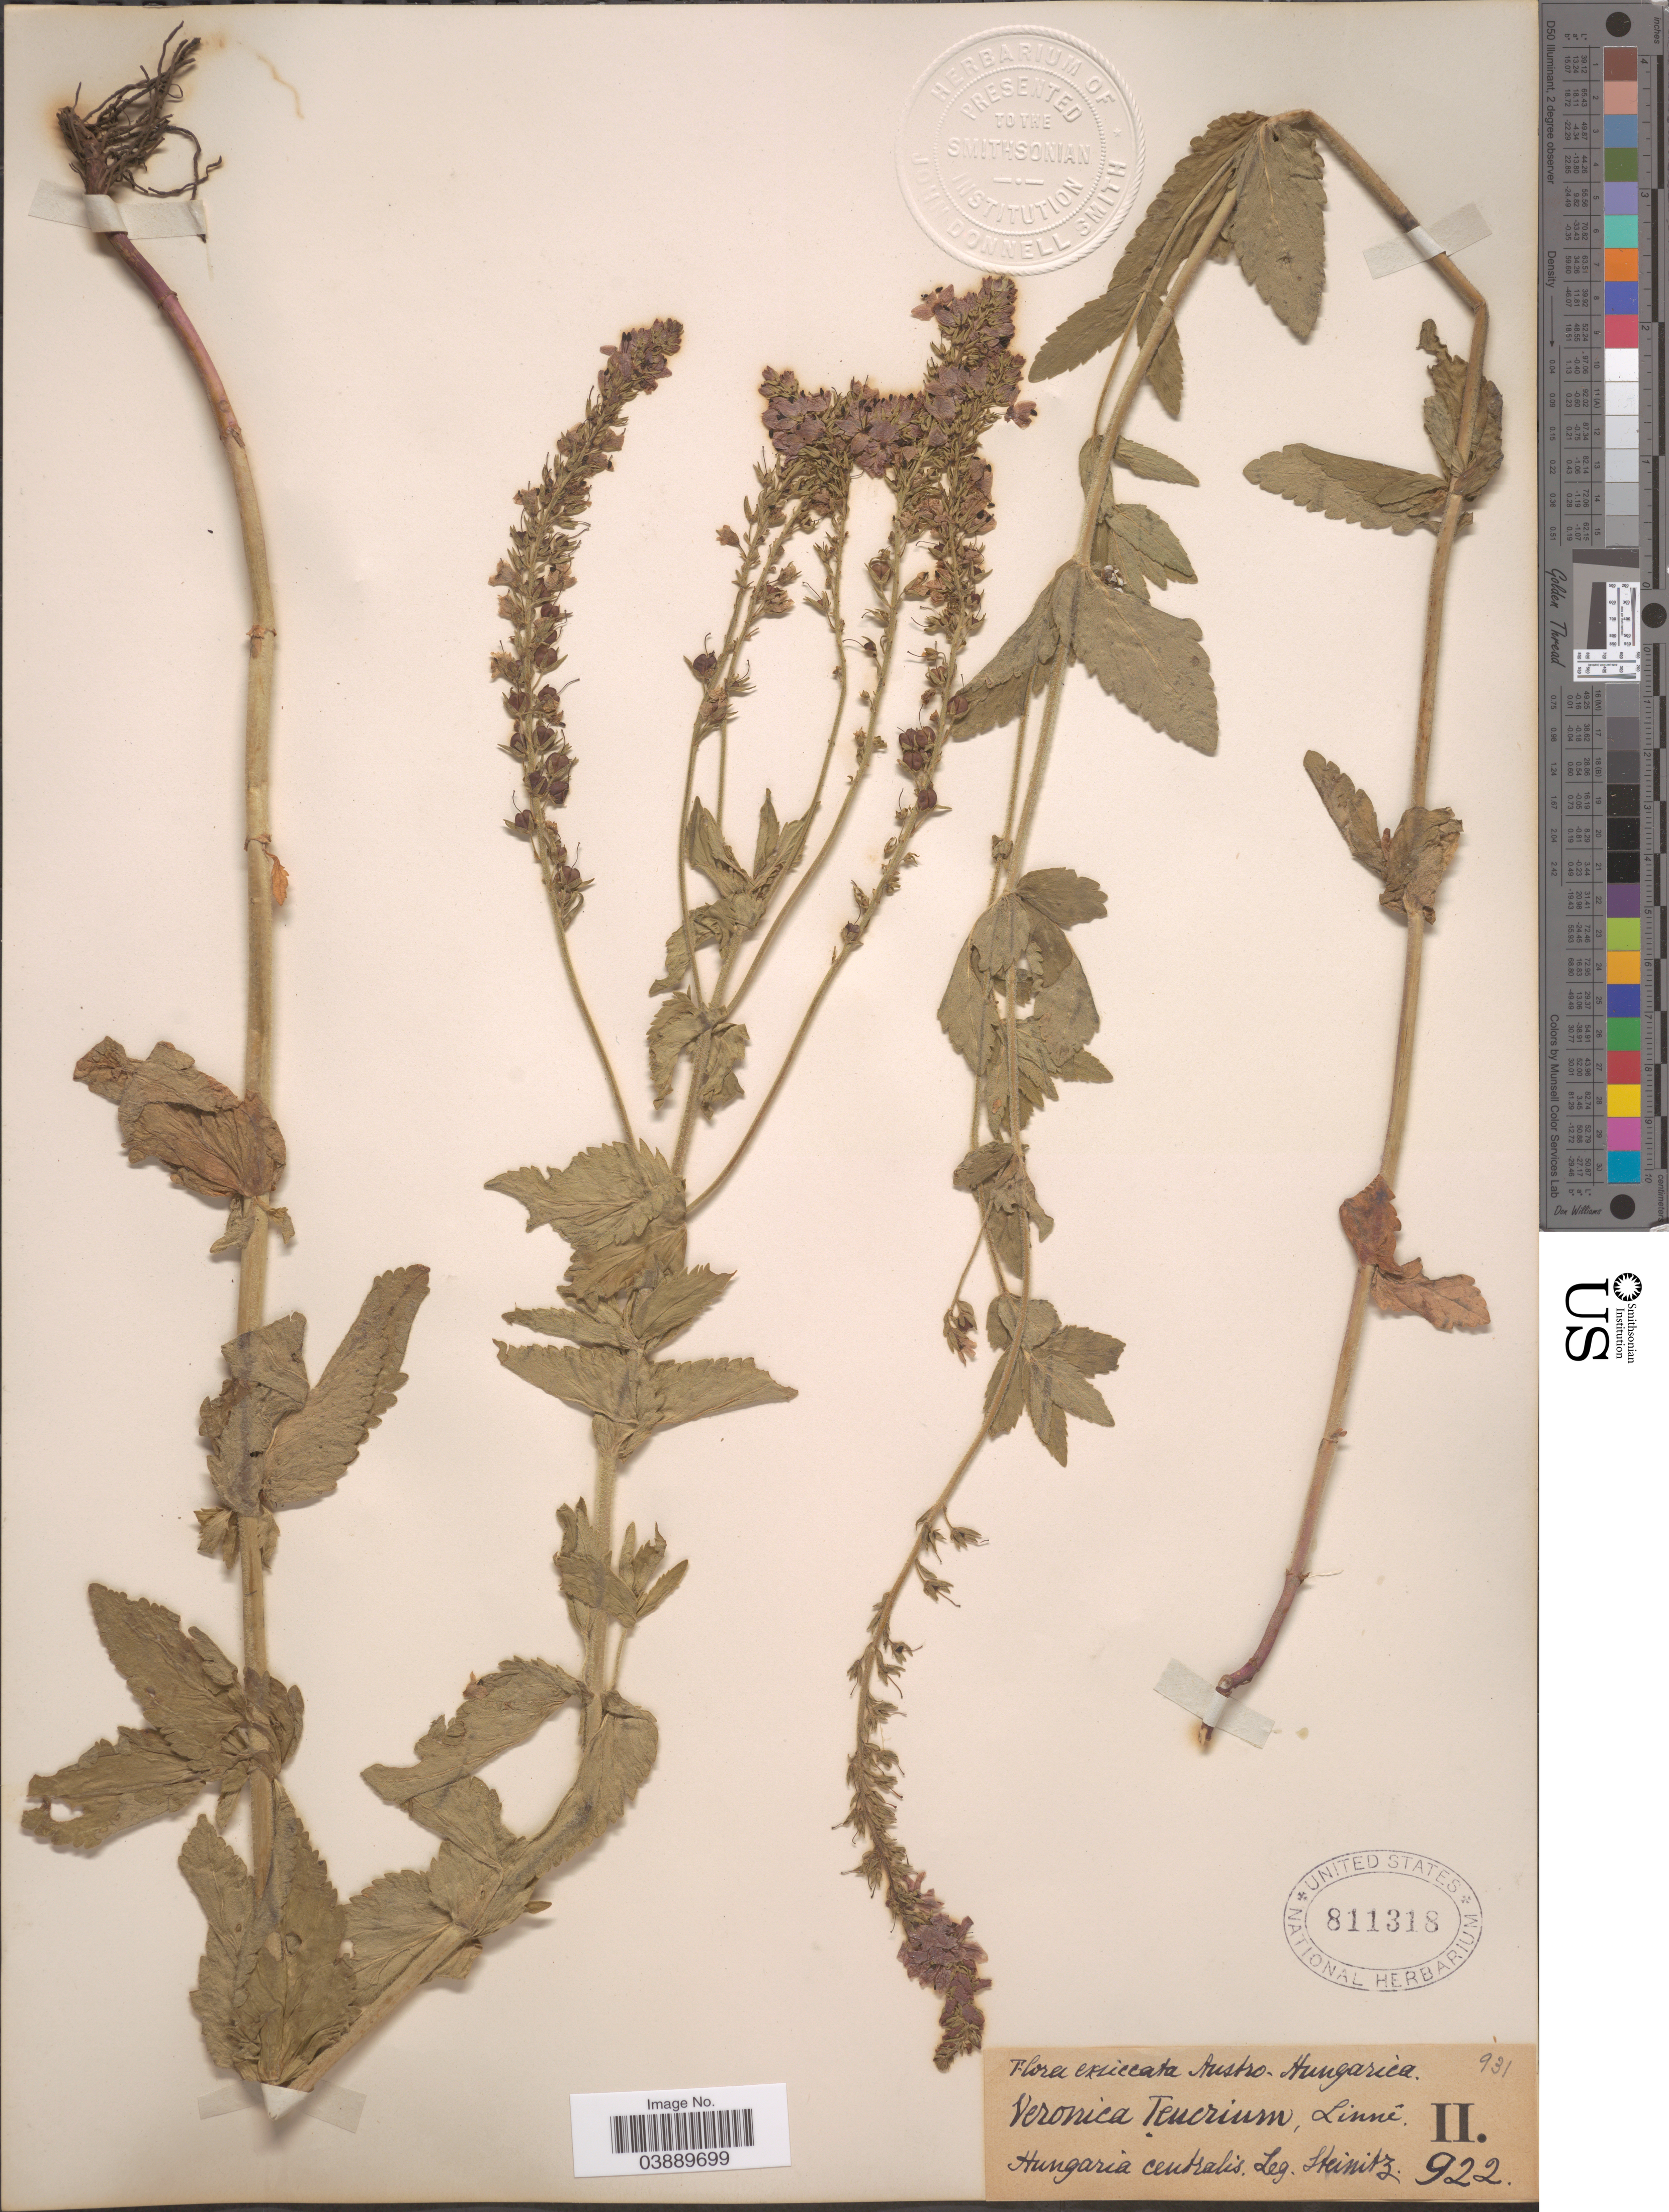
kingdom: Plantae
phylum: Tracheophyta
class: Magnoliopsida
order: Lamiales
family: Plantaginaceae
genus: Veronica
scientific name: Veronica teucrium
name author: L.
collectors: Heinitz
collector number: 922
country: Hungary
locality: Austro-Hungarica. Hungaria centralis.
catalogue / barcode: US 811318